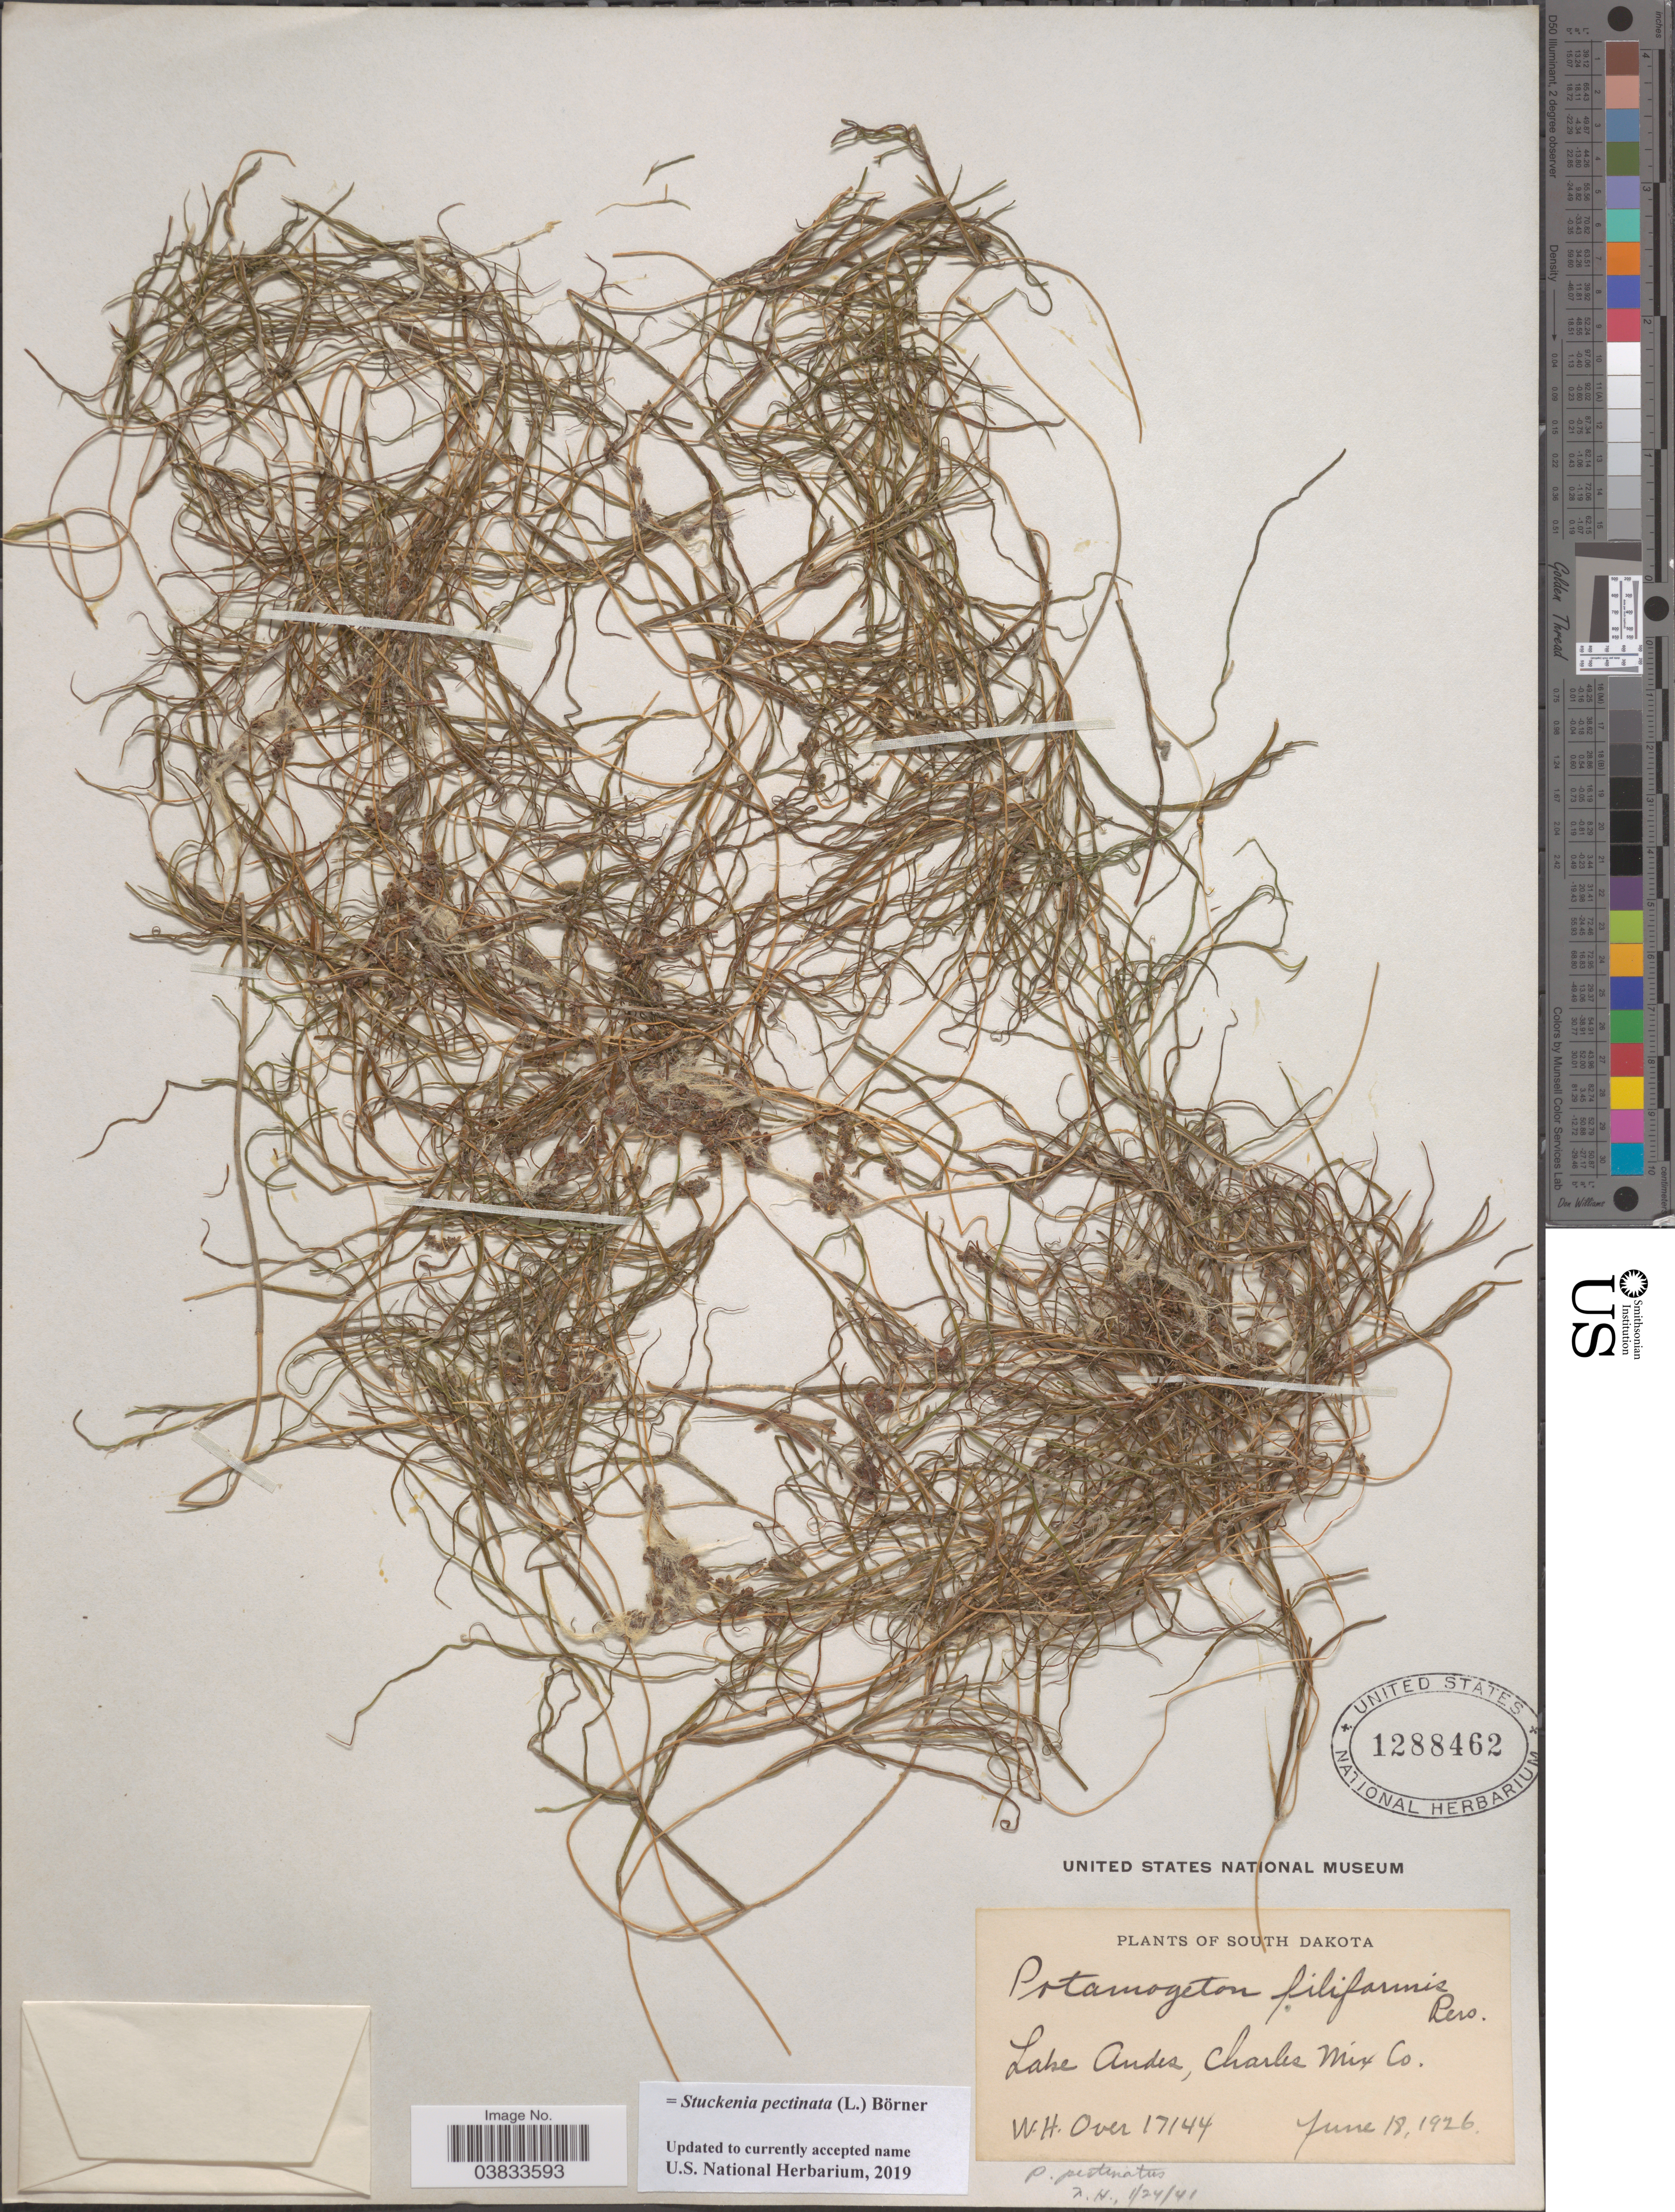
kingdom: Plantae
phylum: Tracheophyta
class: Liliopsida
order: Alismatales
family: Potamogetonaceae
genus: Stuckenia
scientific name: Stuckenia pectinata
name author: (L.) Börner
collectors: W. Over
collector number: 17144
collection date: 1926-06-18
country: United States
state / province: South Dakota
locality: Lake Andes, Charles Mix Co.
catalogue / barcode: US 1288462